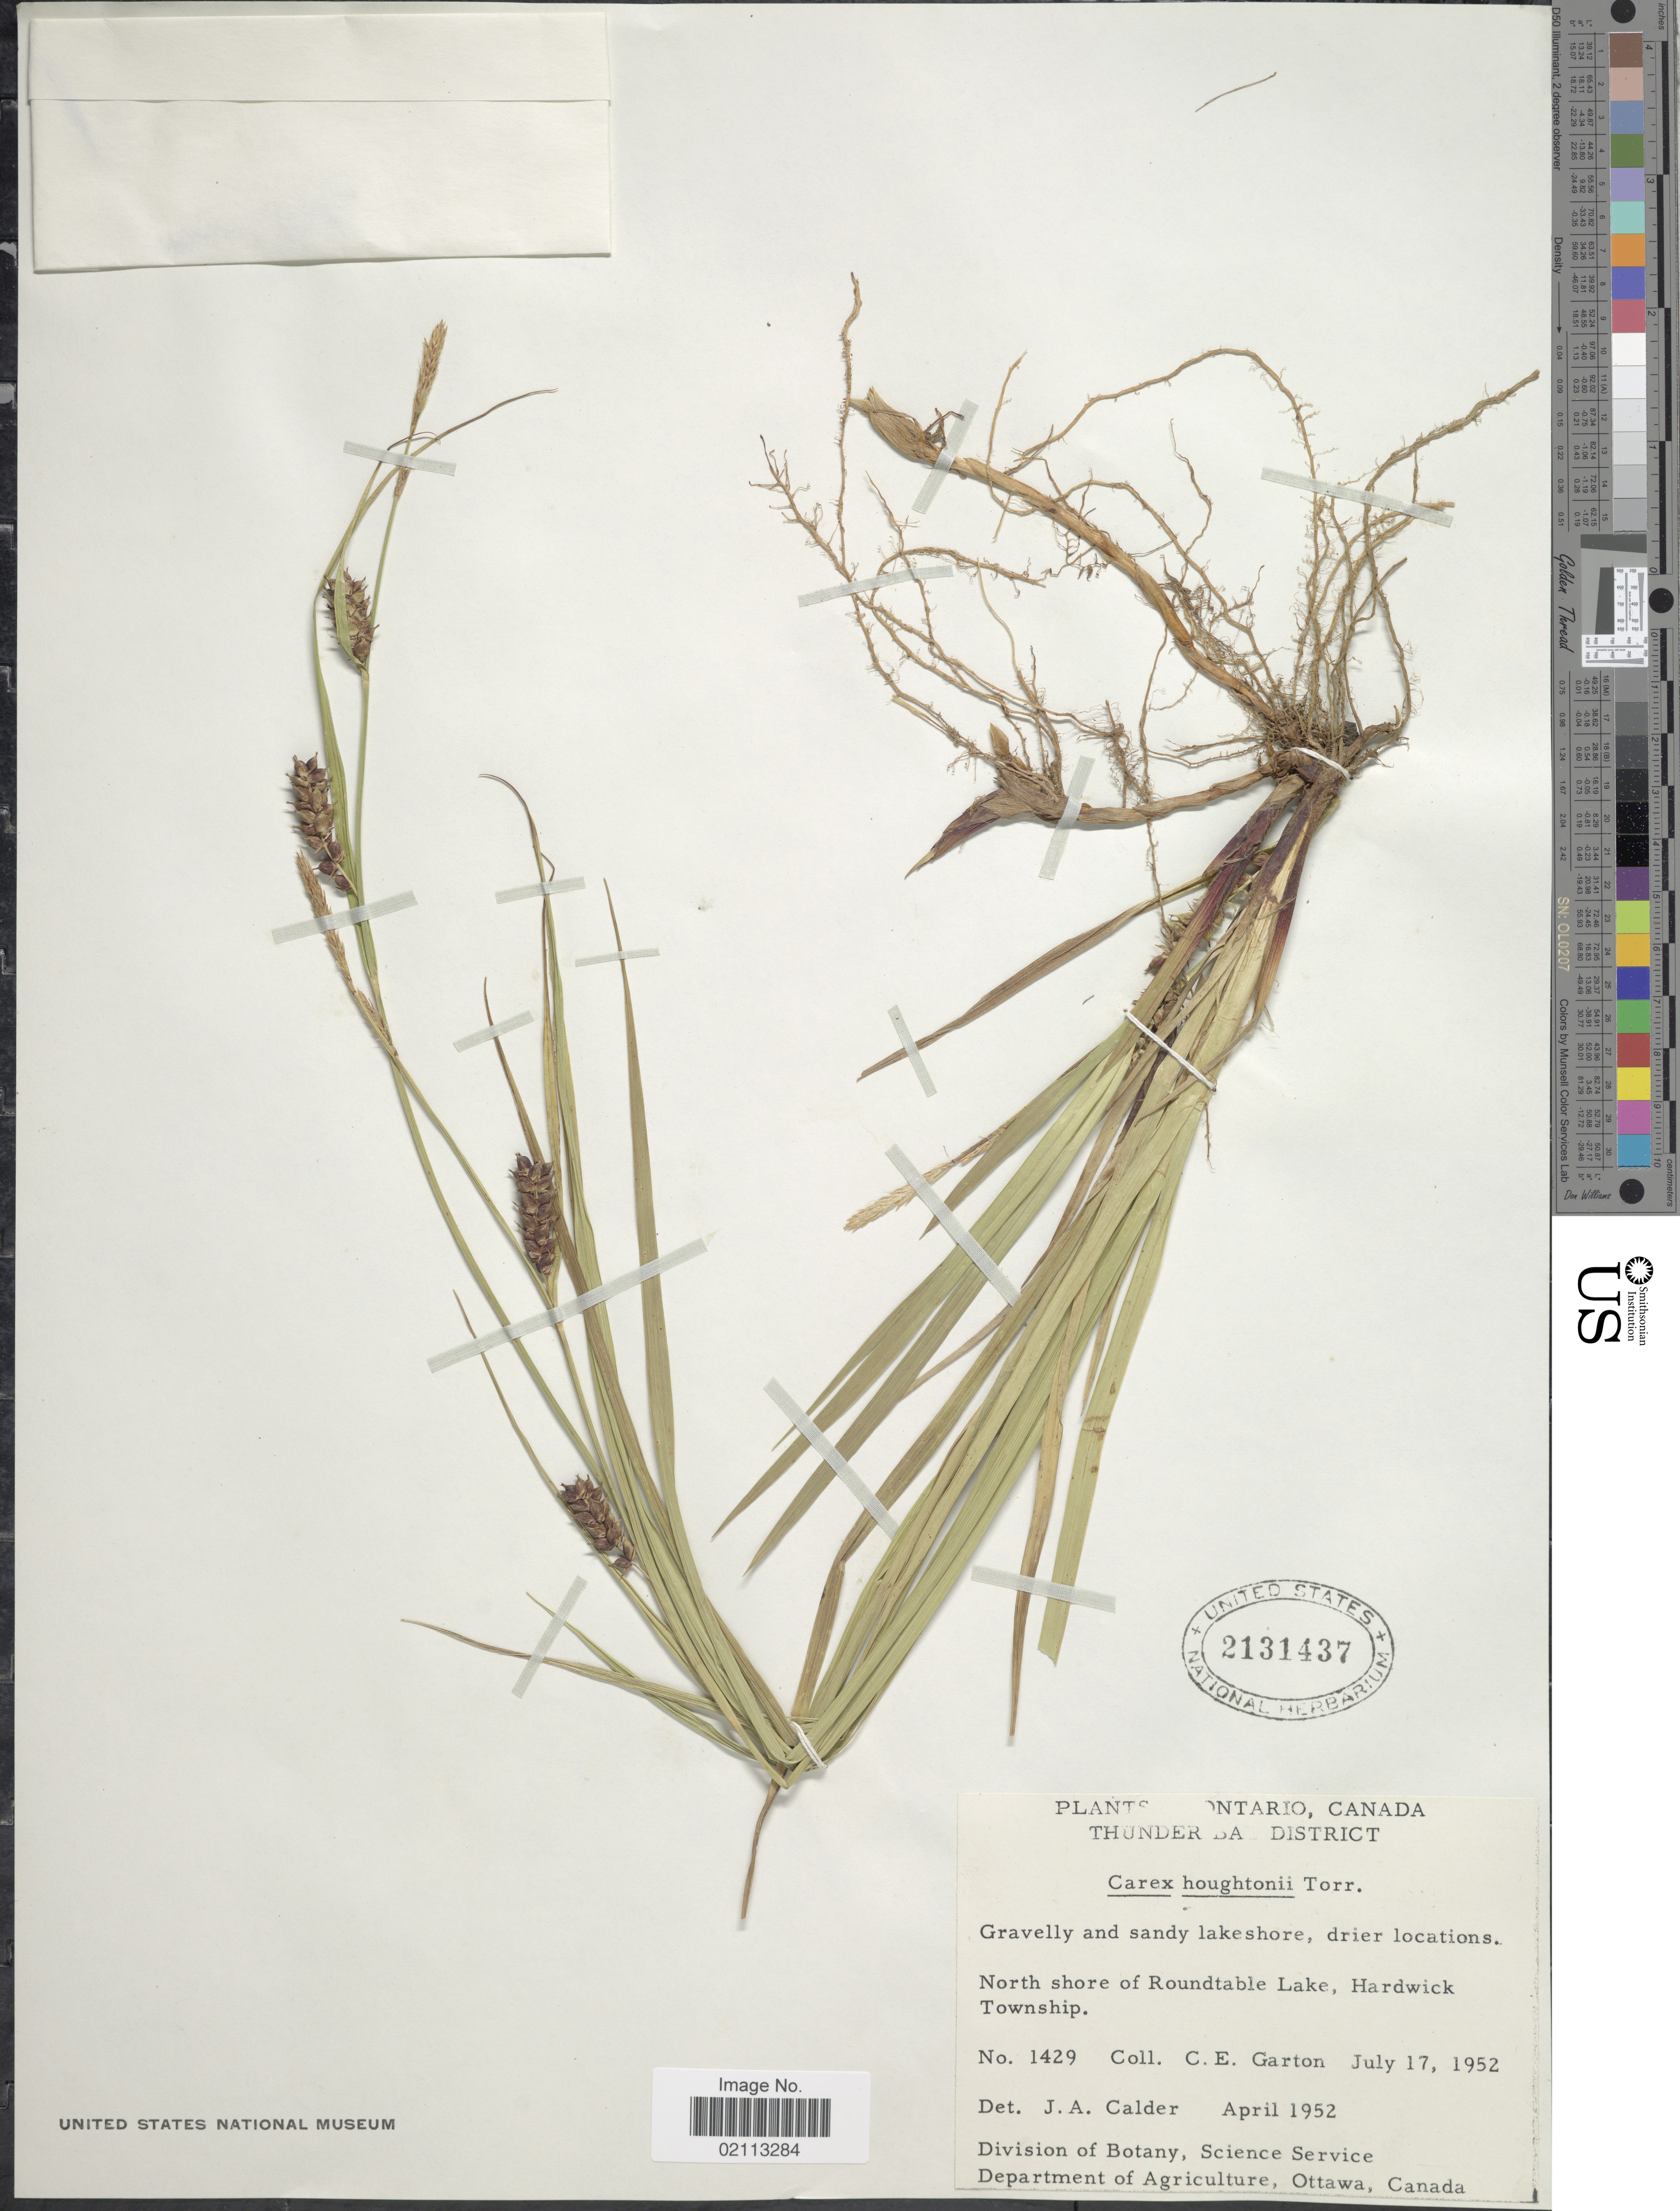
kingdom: Plantae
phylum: Tracheophyta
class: Liliopsida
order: Poales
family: Cyperaceae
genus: Carex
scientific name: Carex houghtoniana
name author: Torr. ex Dewey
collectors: C. E. Garton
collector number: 1429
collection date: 1952-07-17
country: Canada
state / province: Ontario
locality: Thunder Bay District, Gravelly and sandy lakeshore, drier locations, North shore of Roundtable Lake, Hardwick Township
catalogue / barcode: US 2131437